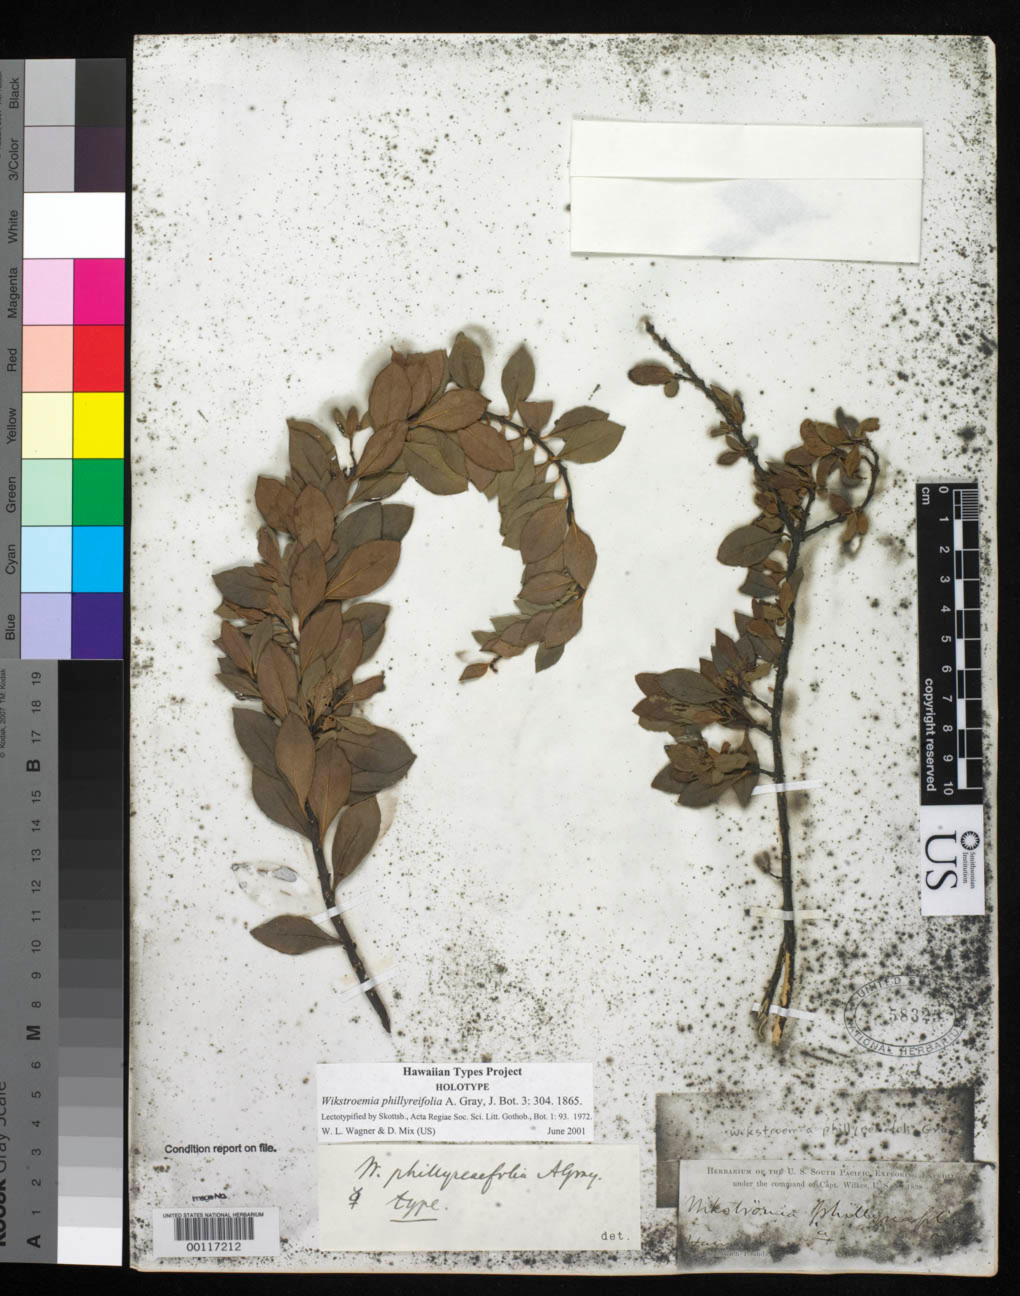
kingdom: Plantae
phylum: Tracheophyta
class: Magnoliopsida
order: Malvales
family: Thymelaeaceae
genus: Wikstroemia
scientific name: Wikstroemia phillyreifolia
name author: A. Gray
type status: Lectotype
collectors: Wilkes Explor. Exped.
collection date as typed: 1838 to -- --- 1842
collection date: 1838/1842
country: United States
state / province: Hawaii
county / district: Hawaii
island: Hawaii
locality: W of Great Crater.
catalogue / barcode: US 58325